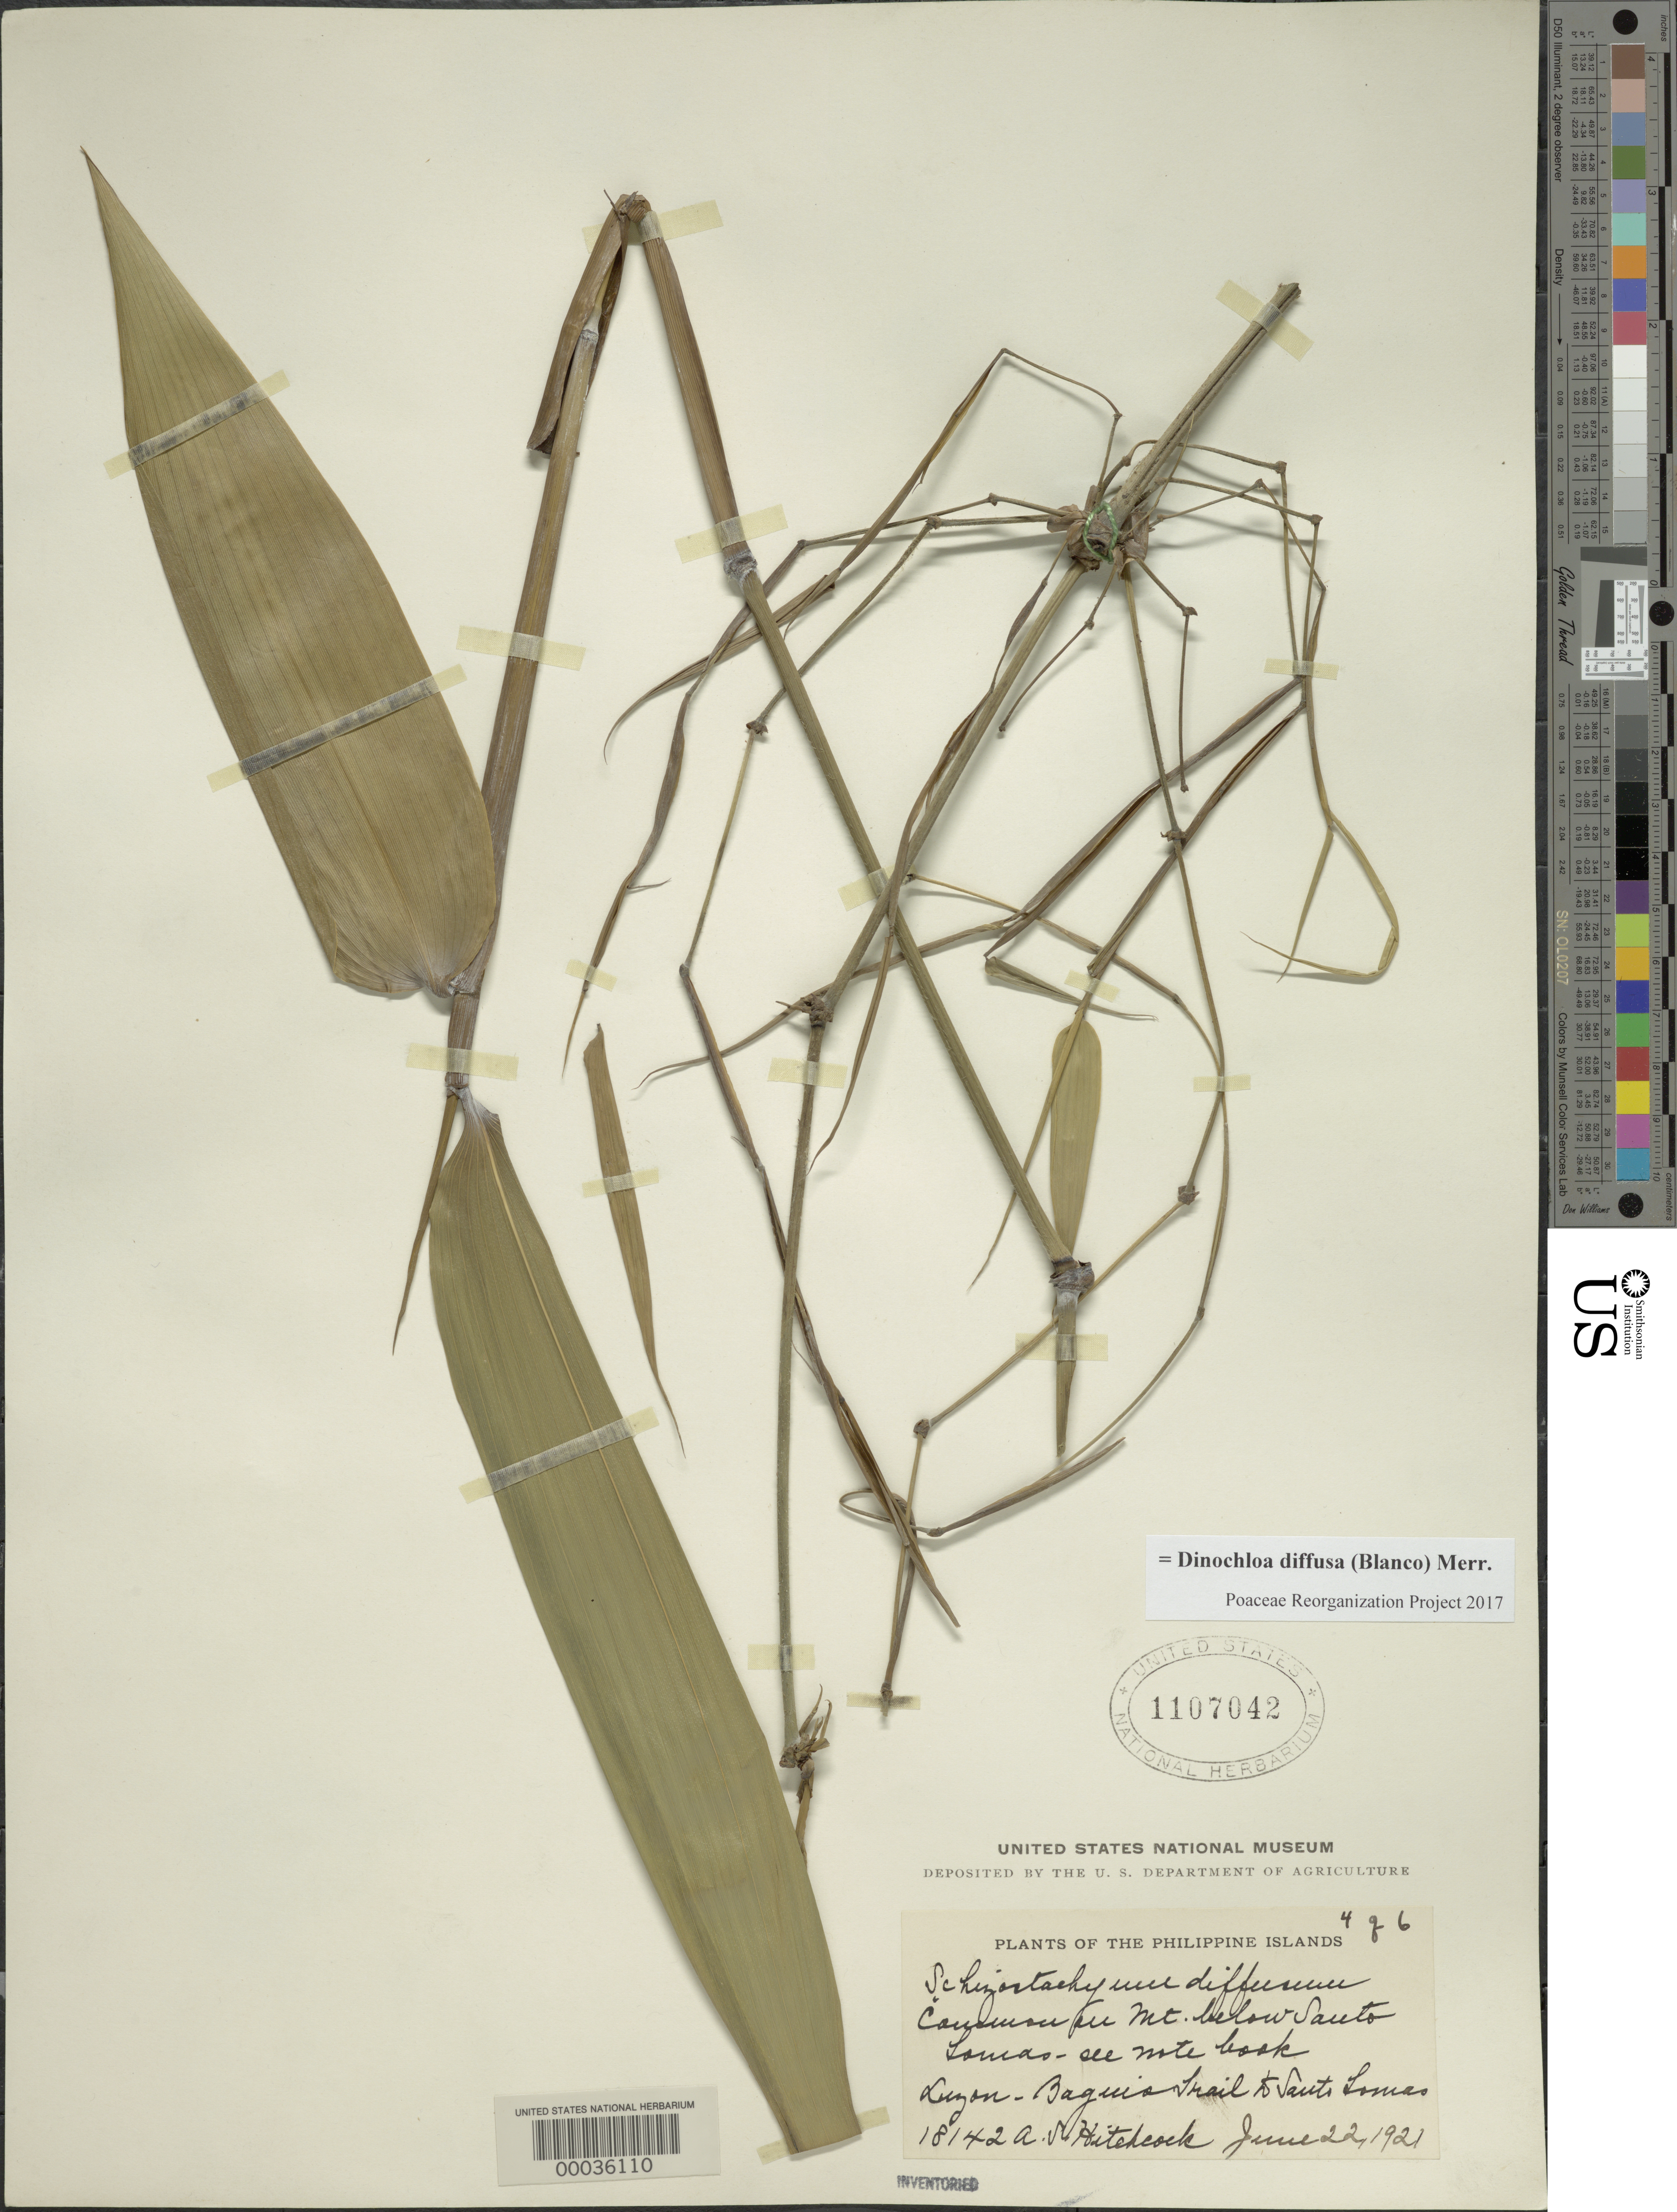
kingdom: Plantae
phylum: Tracheophyta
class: Liliopsida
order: Poales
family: Poaceae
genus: Dinochloa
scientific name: Dinochloa diffusa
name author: (Blanco) Merr.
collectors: A. S. Hitchcock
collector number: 18142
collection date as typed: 22 Jun 1921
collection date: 1921-06-22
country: Philippines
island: Luzon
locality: Santo lomas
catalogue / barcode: US 1107042